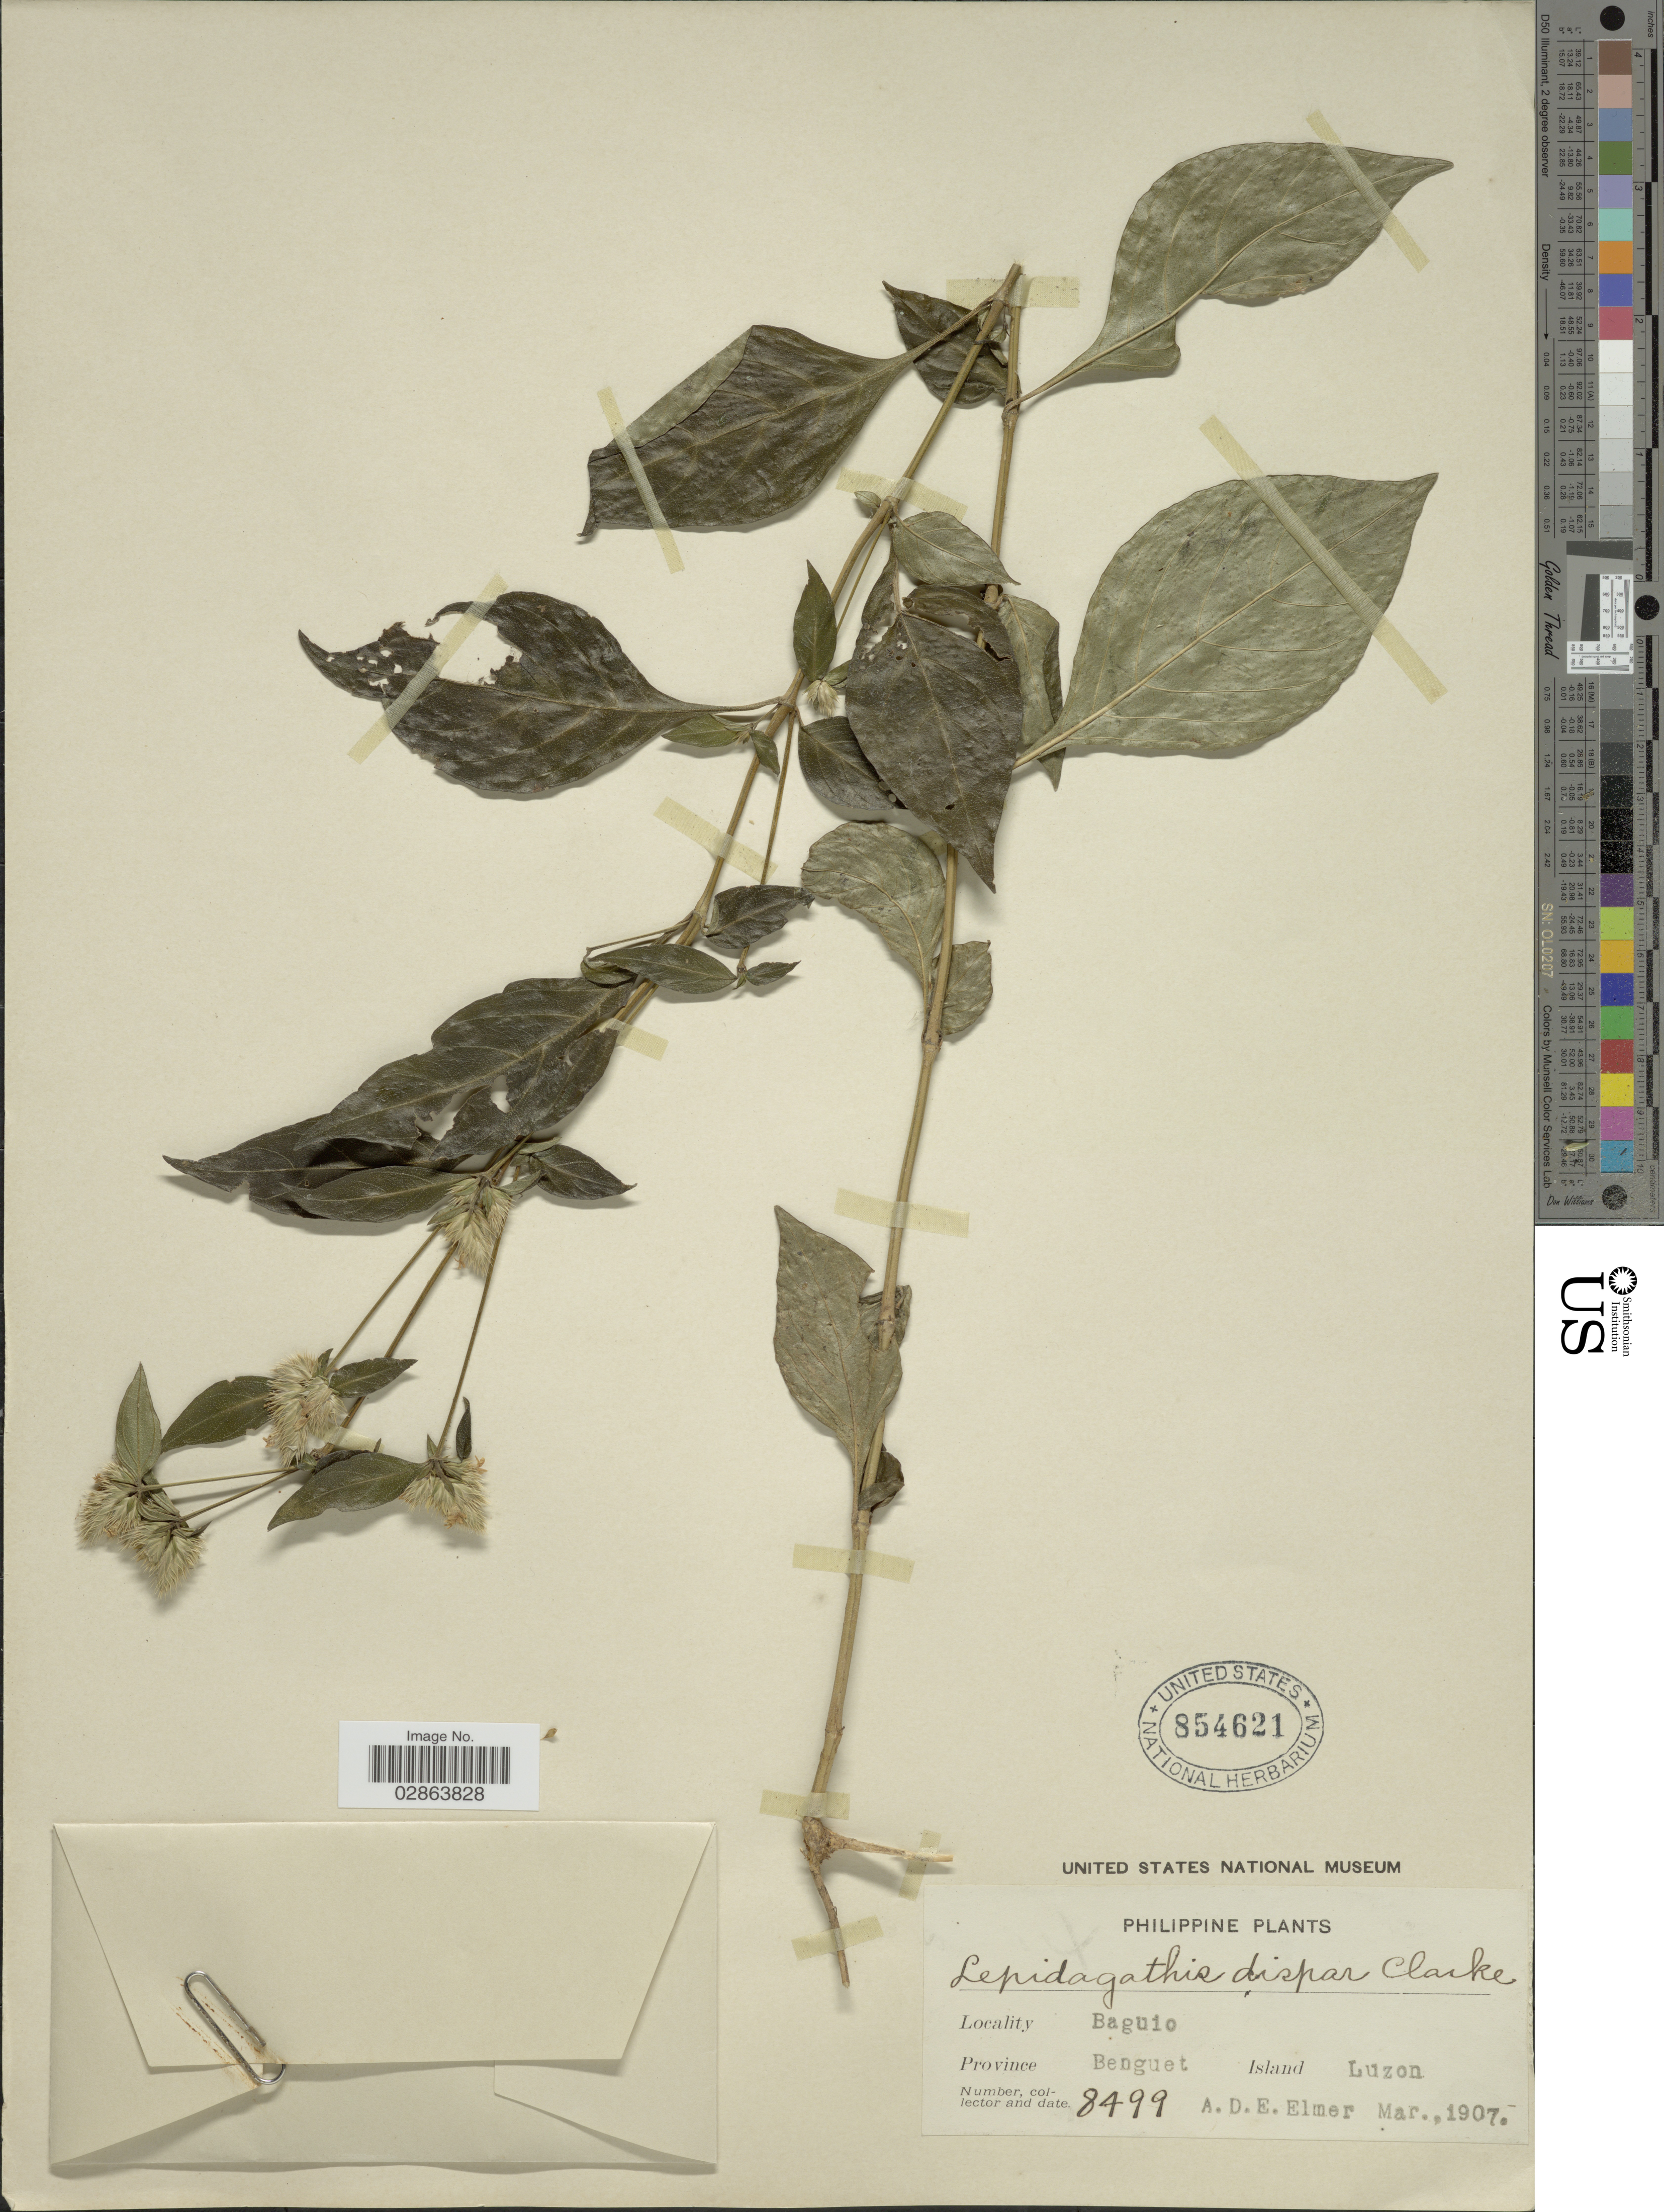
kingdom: Plantae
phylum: Tracheophyta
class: Magnoliopsida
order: Lamiales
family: Acanthaceae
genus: Lepidagathis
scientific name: Lepidagathis dispar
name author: C.B. Clarke ex Merr. & Merritt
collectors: A. D. E. Elmer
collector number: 8499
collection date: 1907-03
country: Philippines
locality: Baguio, Province Benguet, Island Luzon.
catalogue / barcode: US 854621